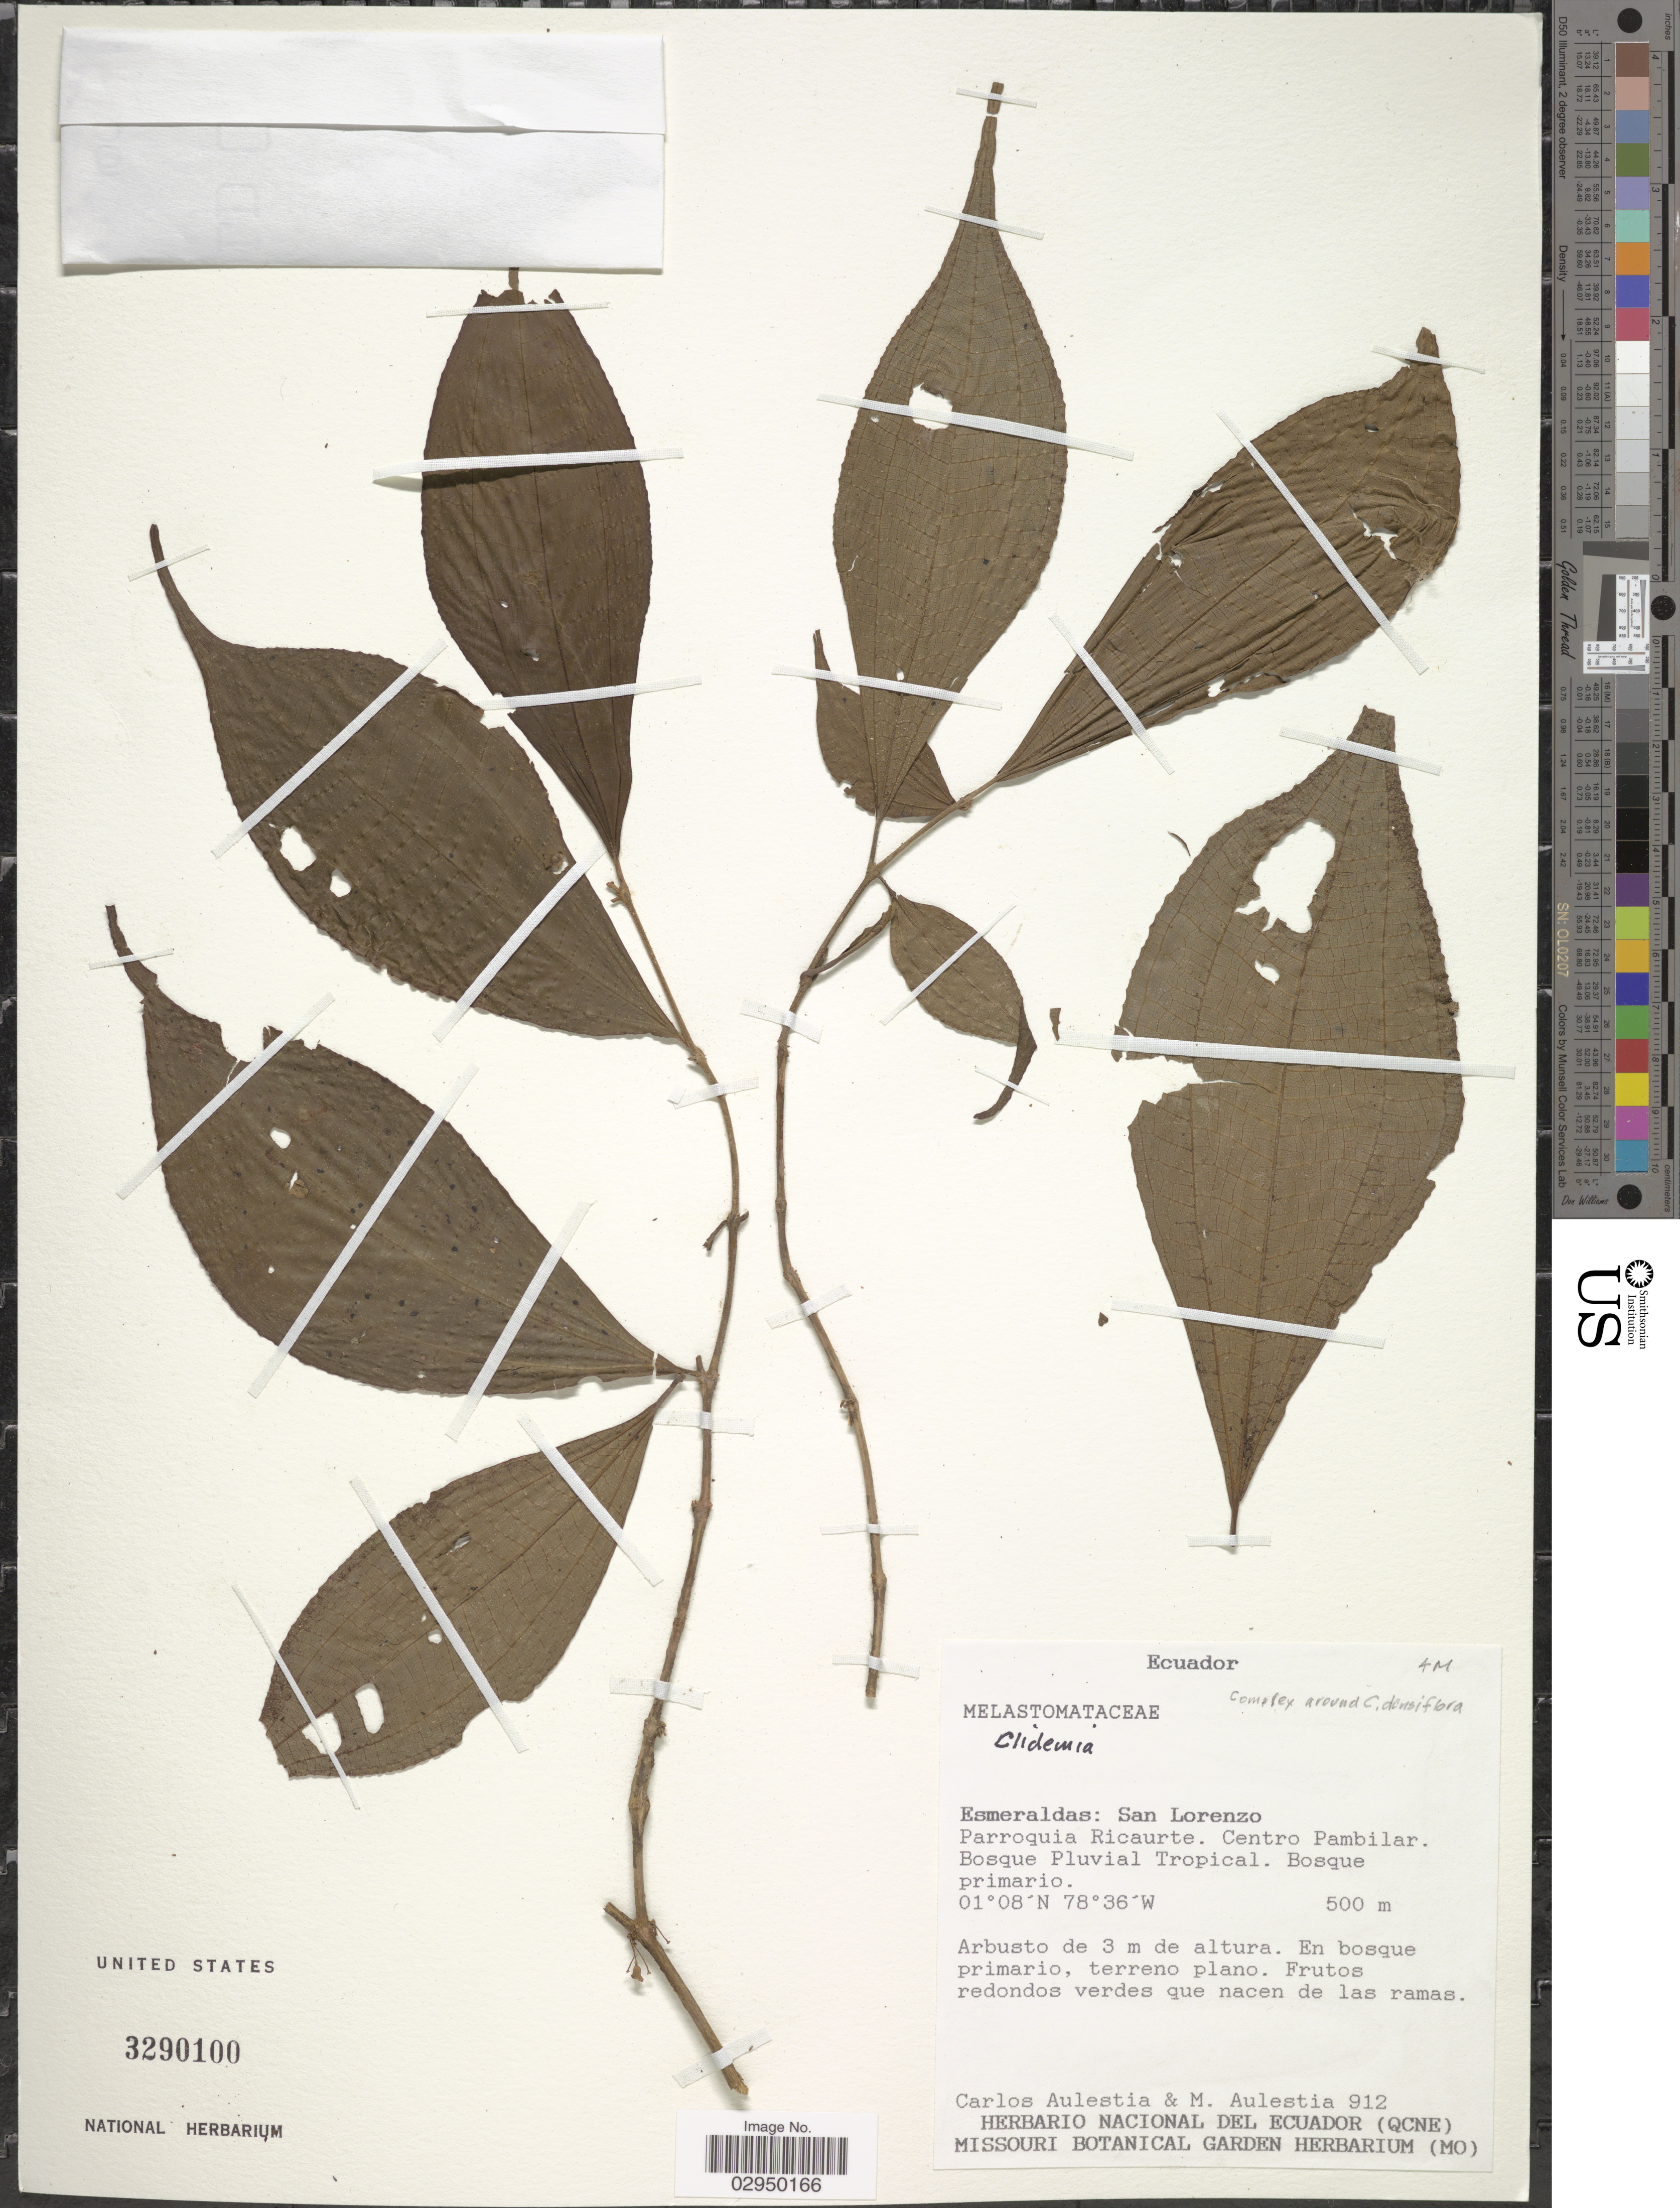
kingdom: Plantae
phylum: Tracheophyta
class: Magnoliopsida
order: Myrtales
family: Melastomataceae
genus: Clidemia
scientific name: Clidemia sp.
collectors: C. Aulestia & M. Aulestia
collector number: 912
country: Ecuador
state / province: Esmeraldas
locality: San Lorenzo. Parroquia Ricaurte. Centro Pambilar.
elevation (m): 500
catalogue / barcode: US 3290100